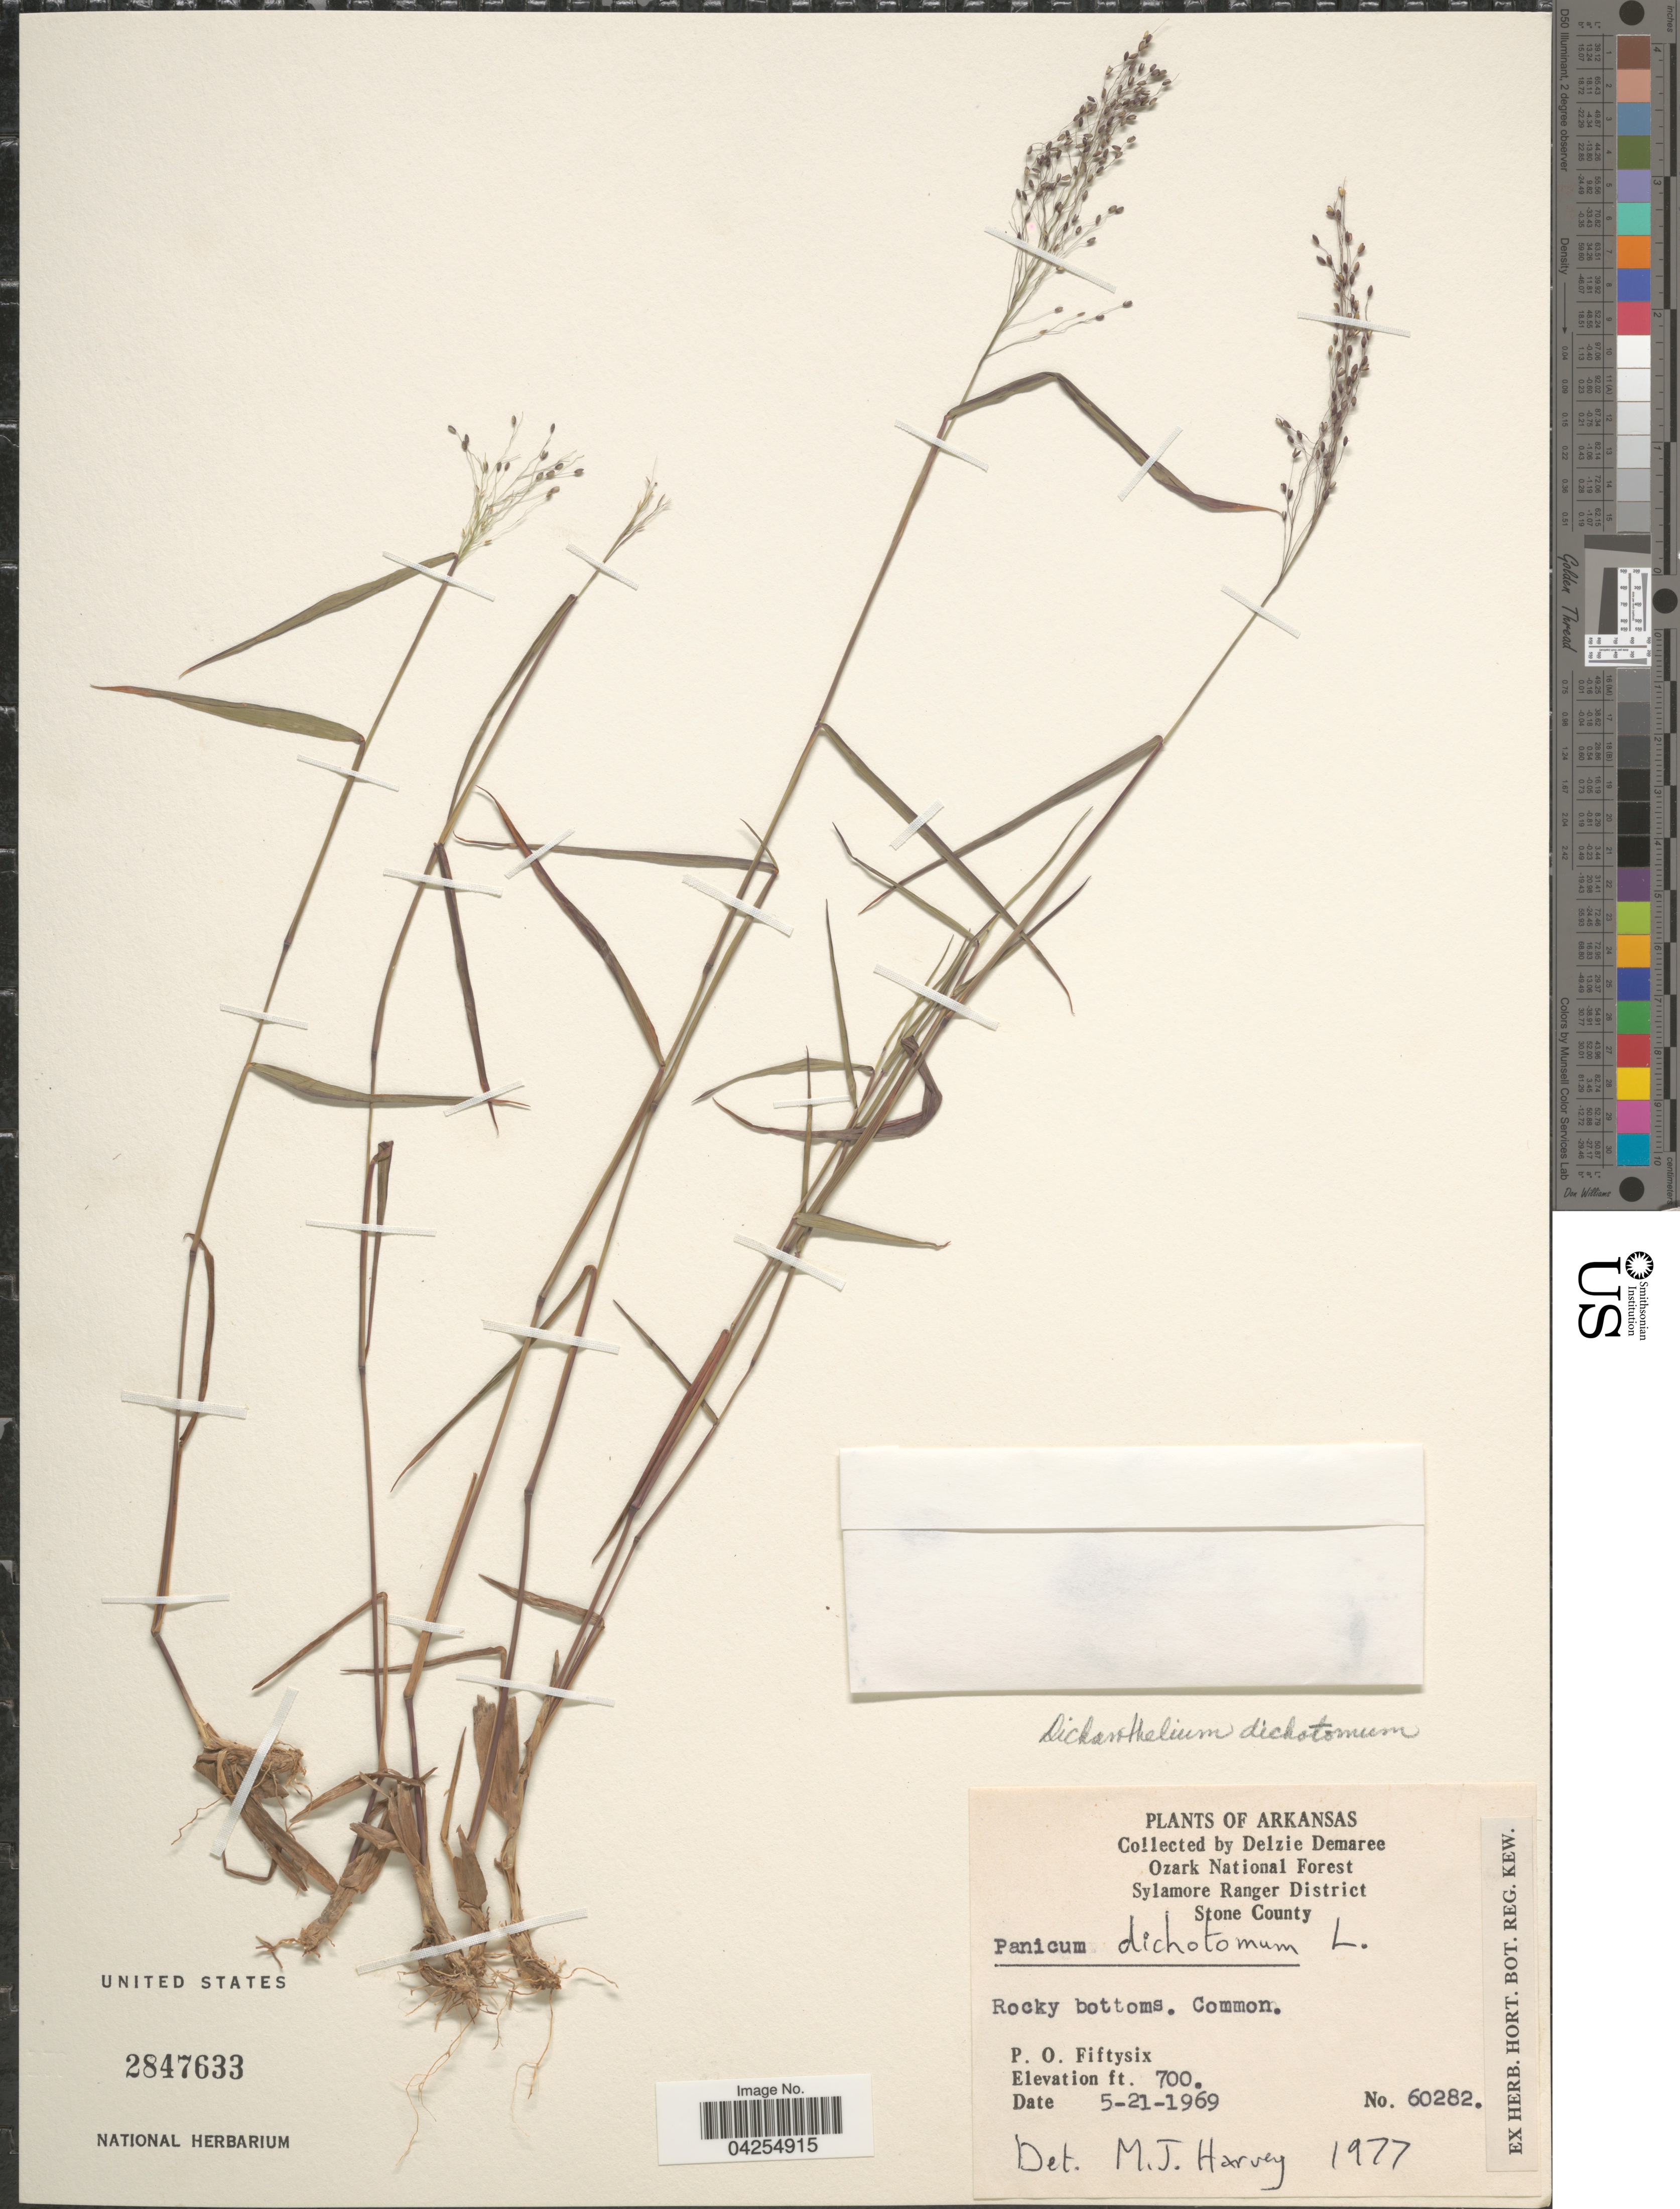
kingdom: Plantae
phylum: Tracheophyta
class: Liliopsida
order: Poales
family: Poaceae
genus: Dichanthelium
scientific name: Dichanthelium dichotomum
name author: (L.) Gould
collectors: D. Demaree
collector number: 60282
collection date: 1969-05-21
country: United States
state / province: Arkansas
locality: Ozark National Forest. Sylamore Ranger District. Stone County. P. O. Fiftysix.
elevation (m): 213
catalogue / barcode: US 2847633